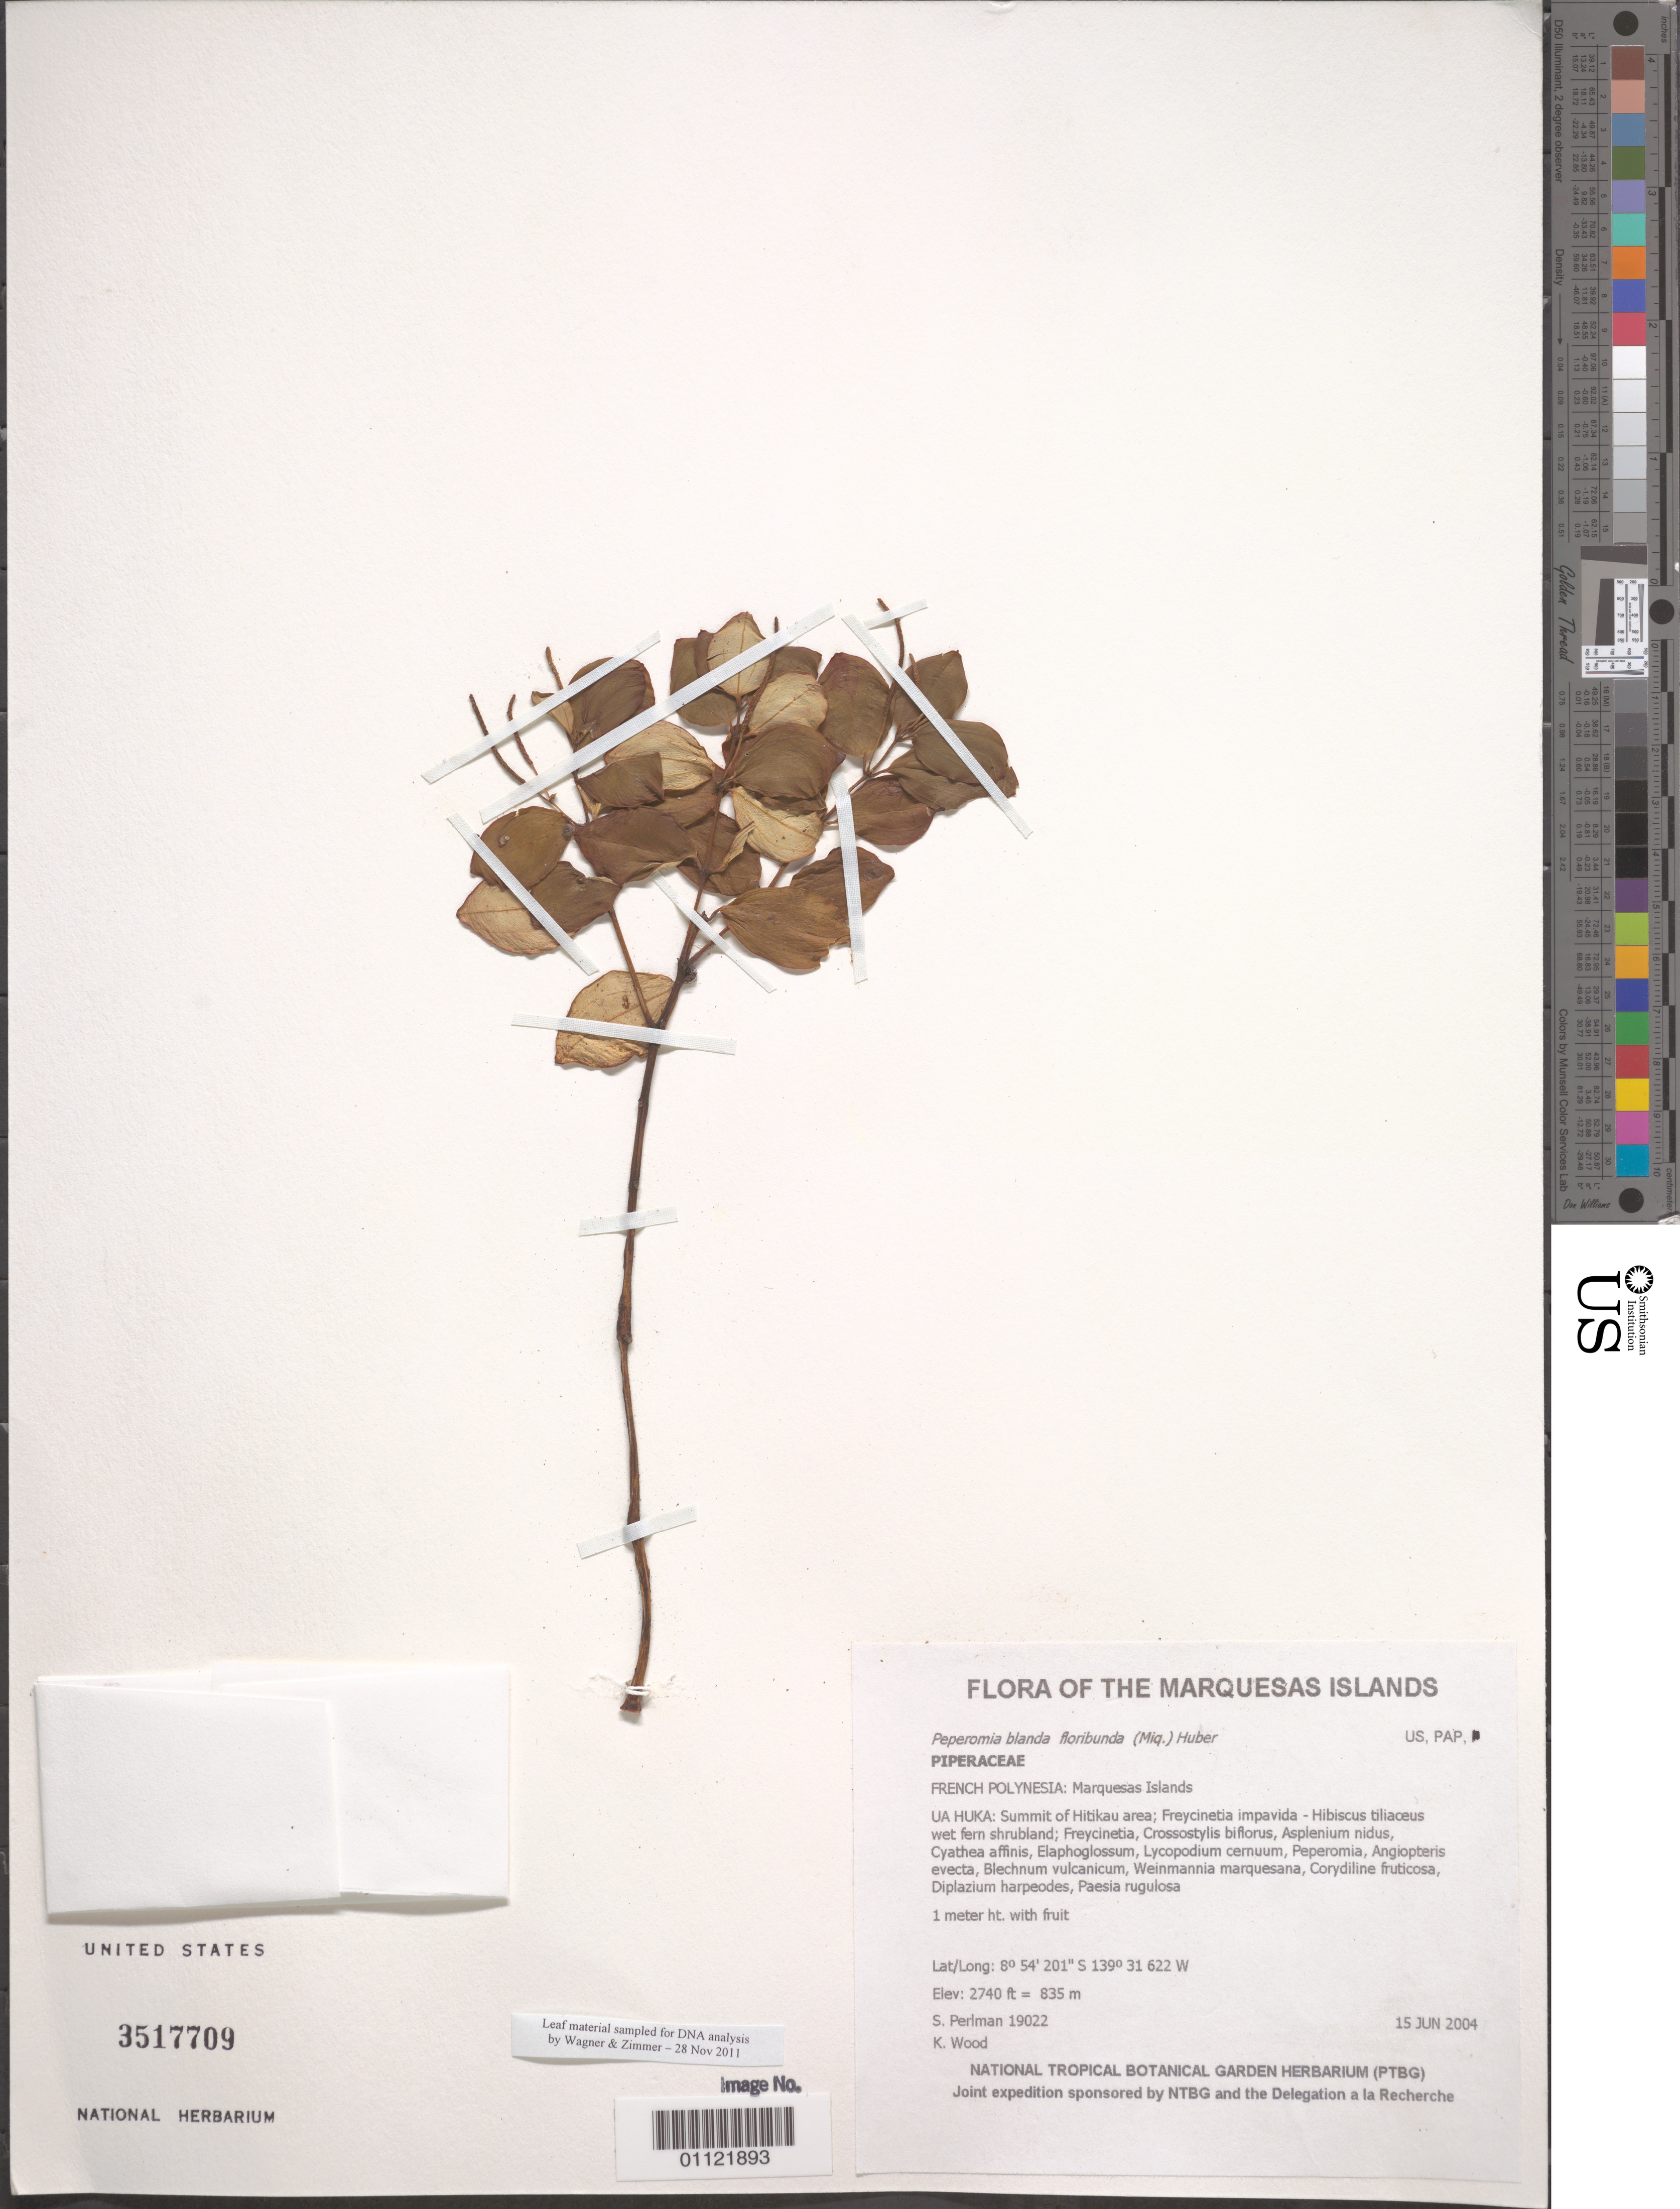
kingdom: Plantae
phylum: Tracheophyta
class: Magnoliopsida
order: Piperales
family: Piperaceae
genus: Peperomia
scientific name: Peperomia leptostachya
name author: Hook. & Arn.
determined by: Wagner, W. L., (BOT), Smithsonian Institution - National Museum of Natural History (UNITED STATES)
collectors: S. P. Perlman & K. R. Wood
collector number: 19022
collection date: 2004-06-15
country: French Polynesia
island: Ua Huka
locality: Summit of Hitikau area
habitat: Freycinetia impavida - Hibiscus tiliaceus wet fern shrubland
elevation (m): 835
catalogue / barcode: US 3517709